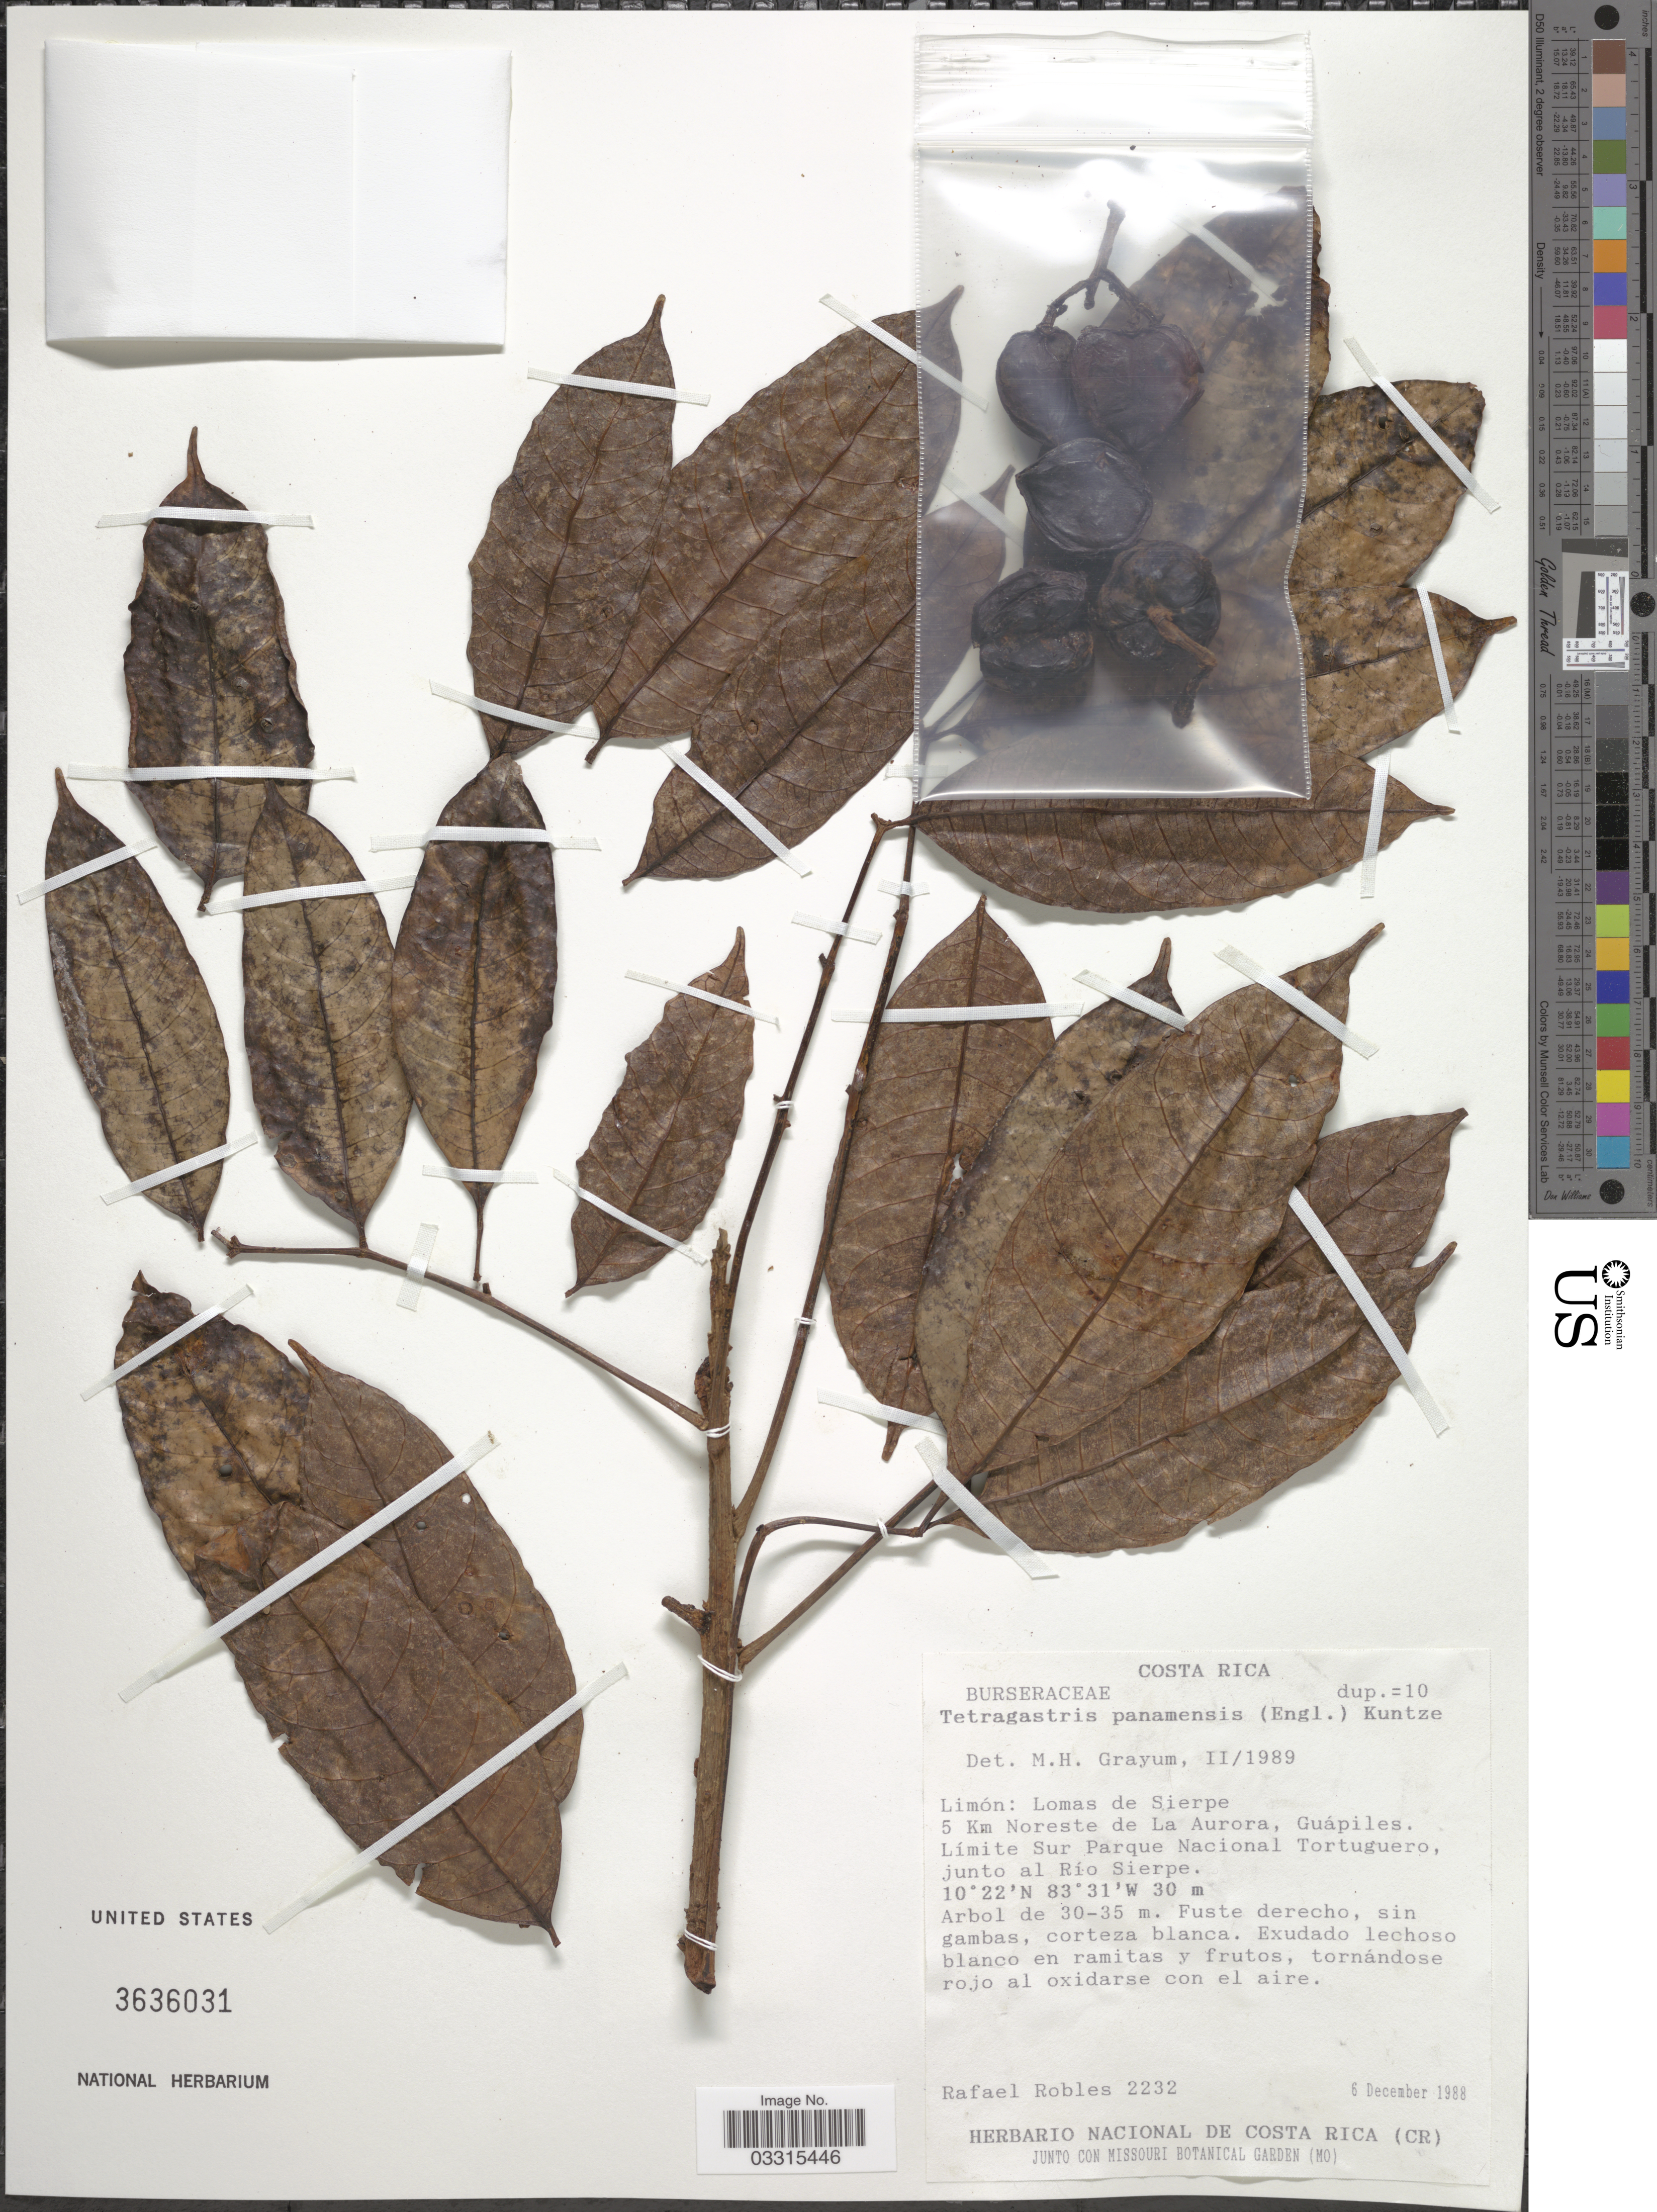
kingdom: Plantae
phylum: Tracheophyta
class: Magnoliopsida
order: Sapindales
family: Burseraceae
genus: Protium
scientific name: Protium stevensonii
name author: (Standl.) Daly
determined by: Daly, Douglas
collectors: R. Robles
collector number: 2232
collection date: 1988-12-06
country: Costa Rica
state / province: Limón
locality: Lomas de Sierpe 5 km Noreste de La Aurora, Guápiles. Límite Sur Parque Nacional Tortuguero, junto al Río Sierpe.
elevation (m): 30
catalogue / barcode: US 3636031